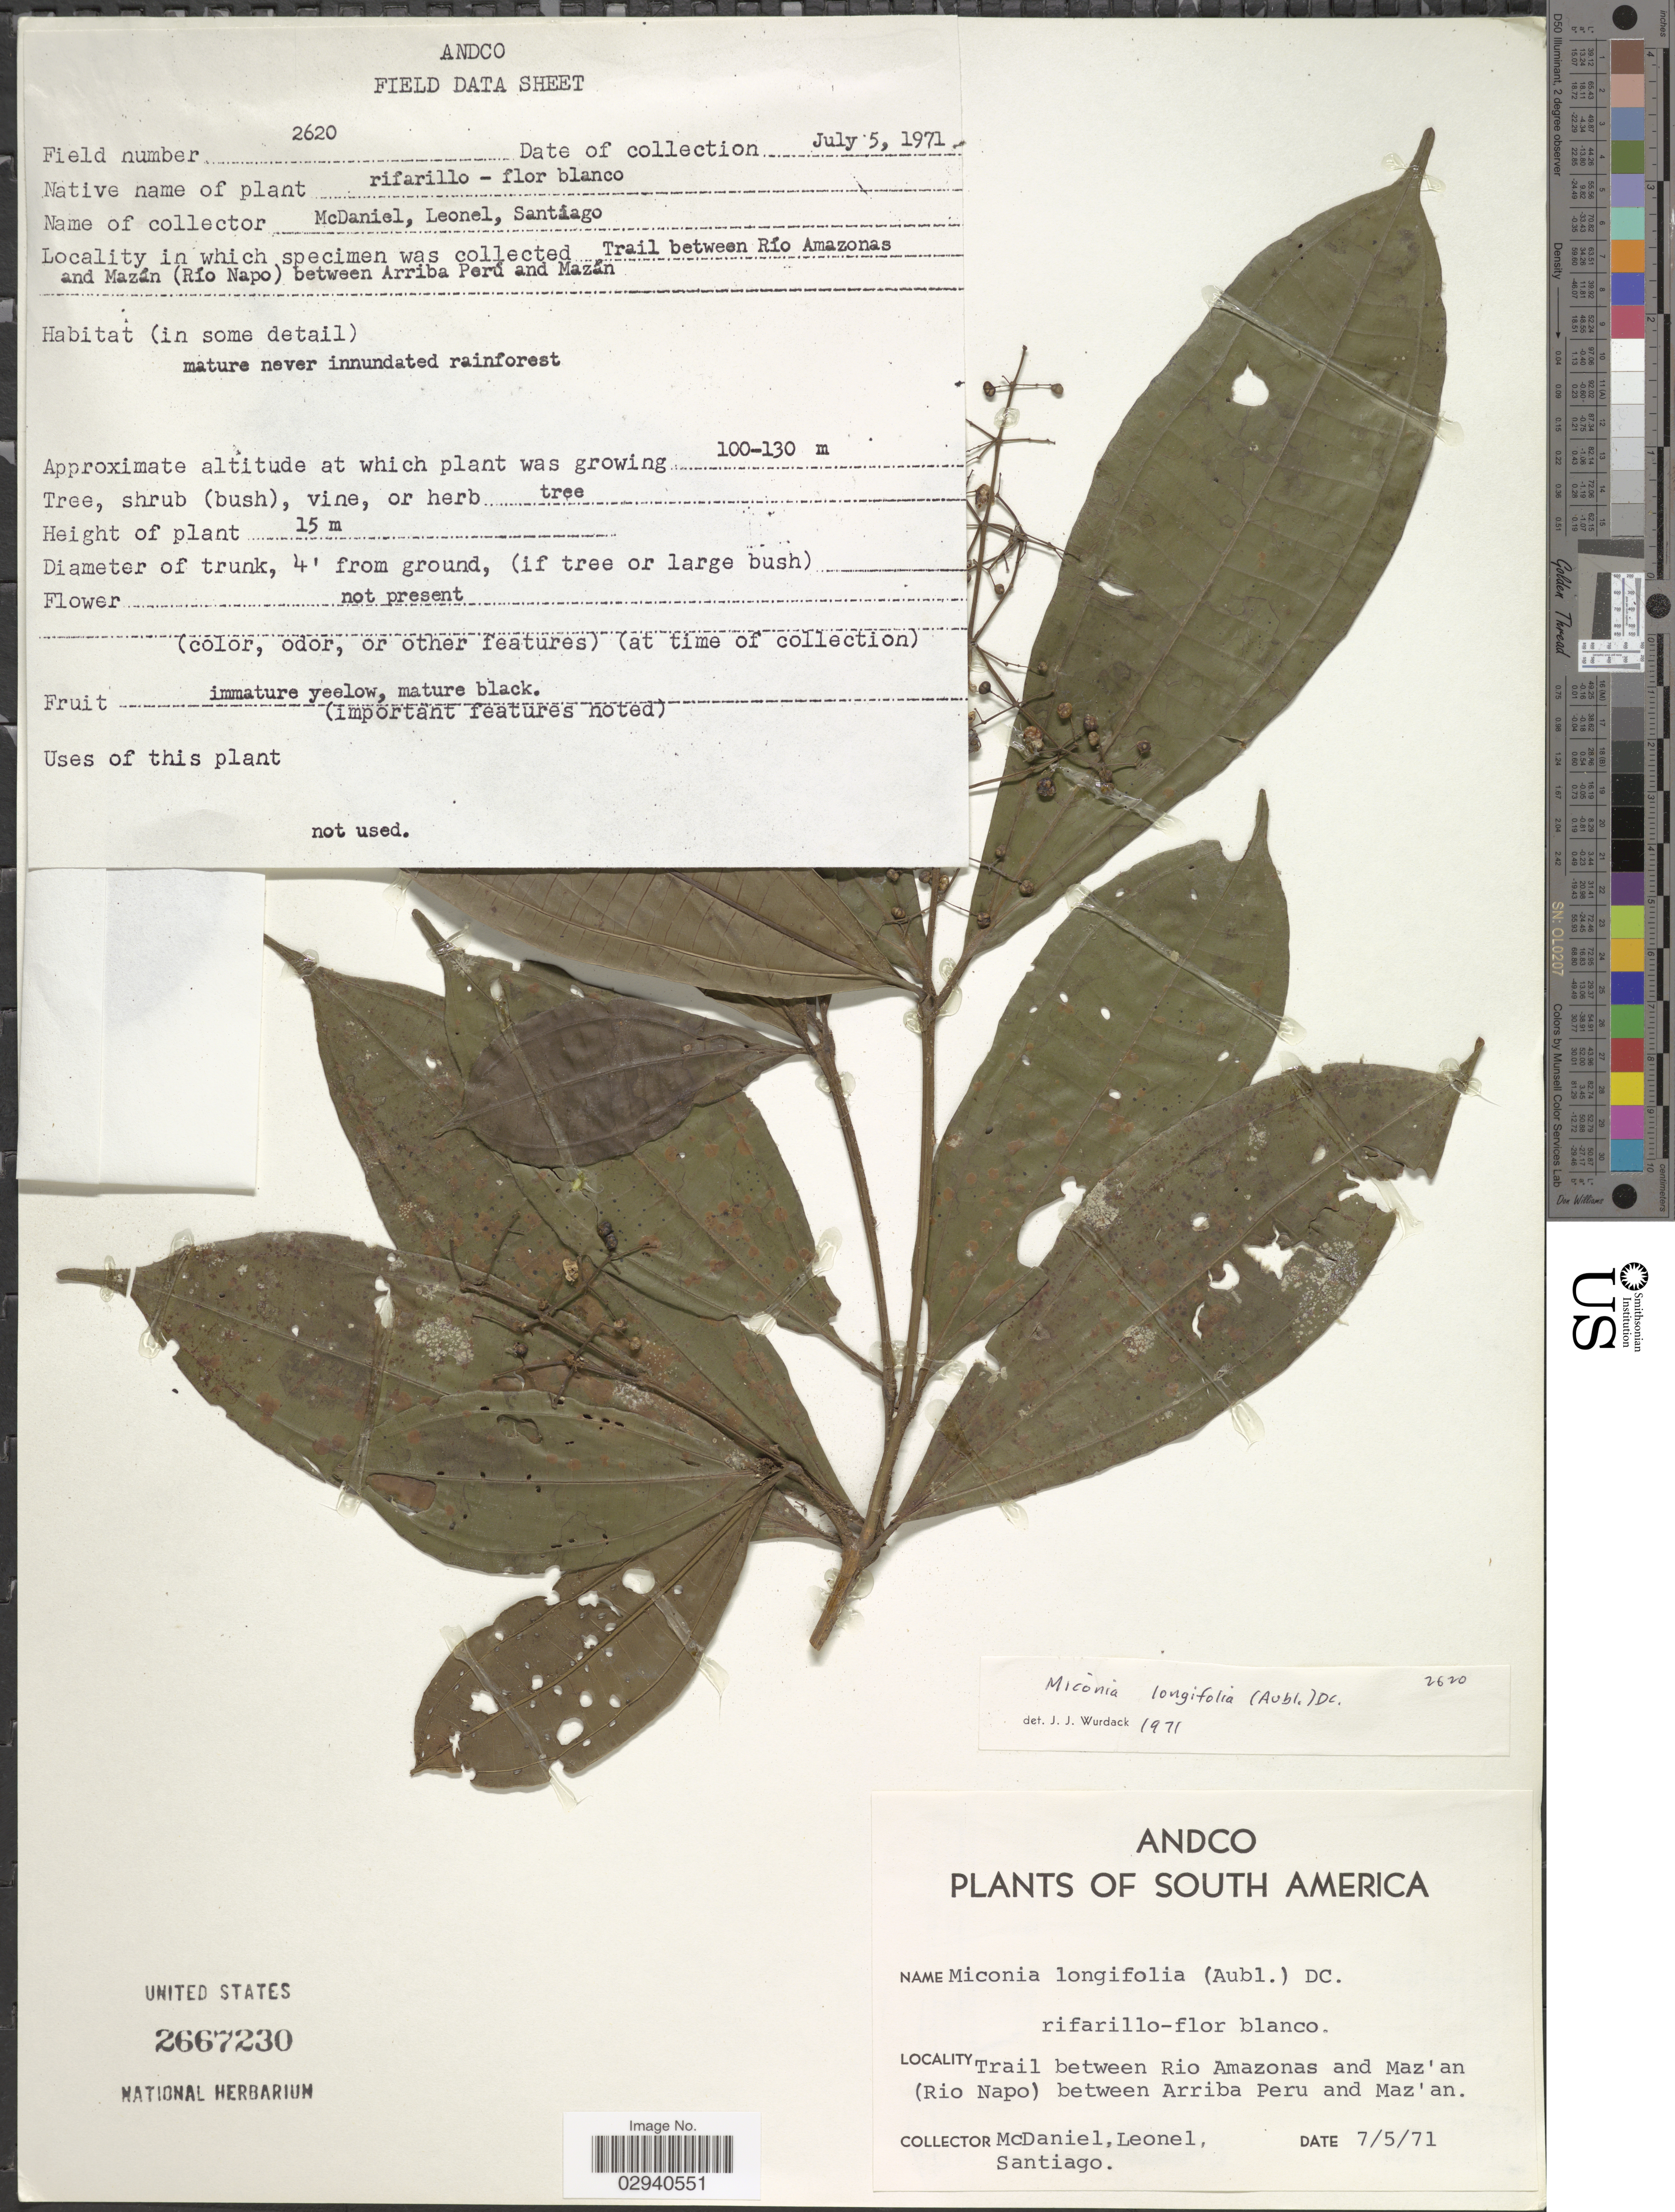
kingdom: Plantae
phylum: Tracheophyta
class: Magnoliopsida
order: Myrtales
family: Melastomataceae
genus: Miconia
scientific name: Miconia longifolia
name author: (Aubl.) DC.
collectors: -- McDaniel, -- Leonel & -. Santiago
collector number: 2620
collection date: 1971-07-05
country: Peru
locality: Andco. Trail between Rio Amazonas and Maz'an (Rio Napo) between Arriba Peru and Maz'an.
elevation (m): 100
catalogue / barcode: US 2667230